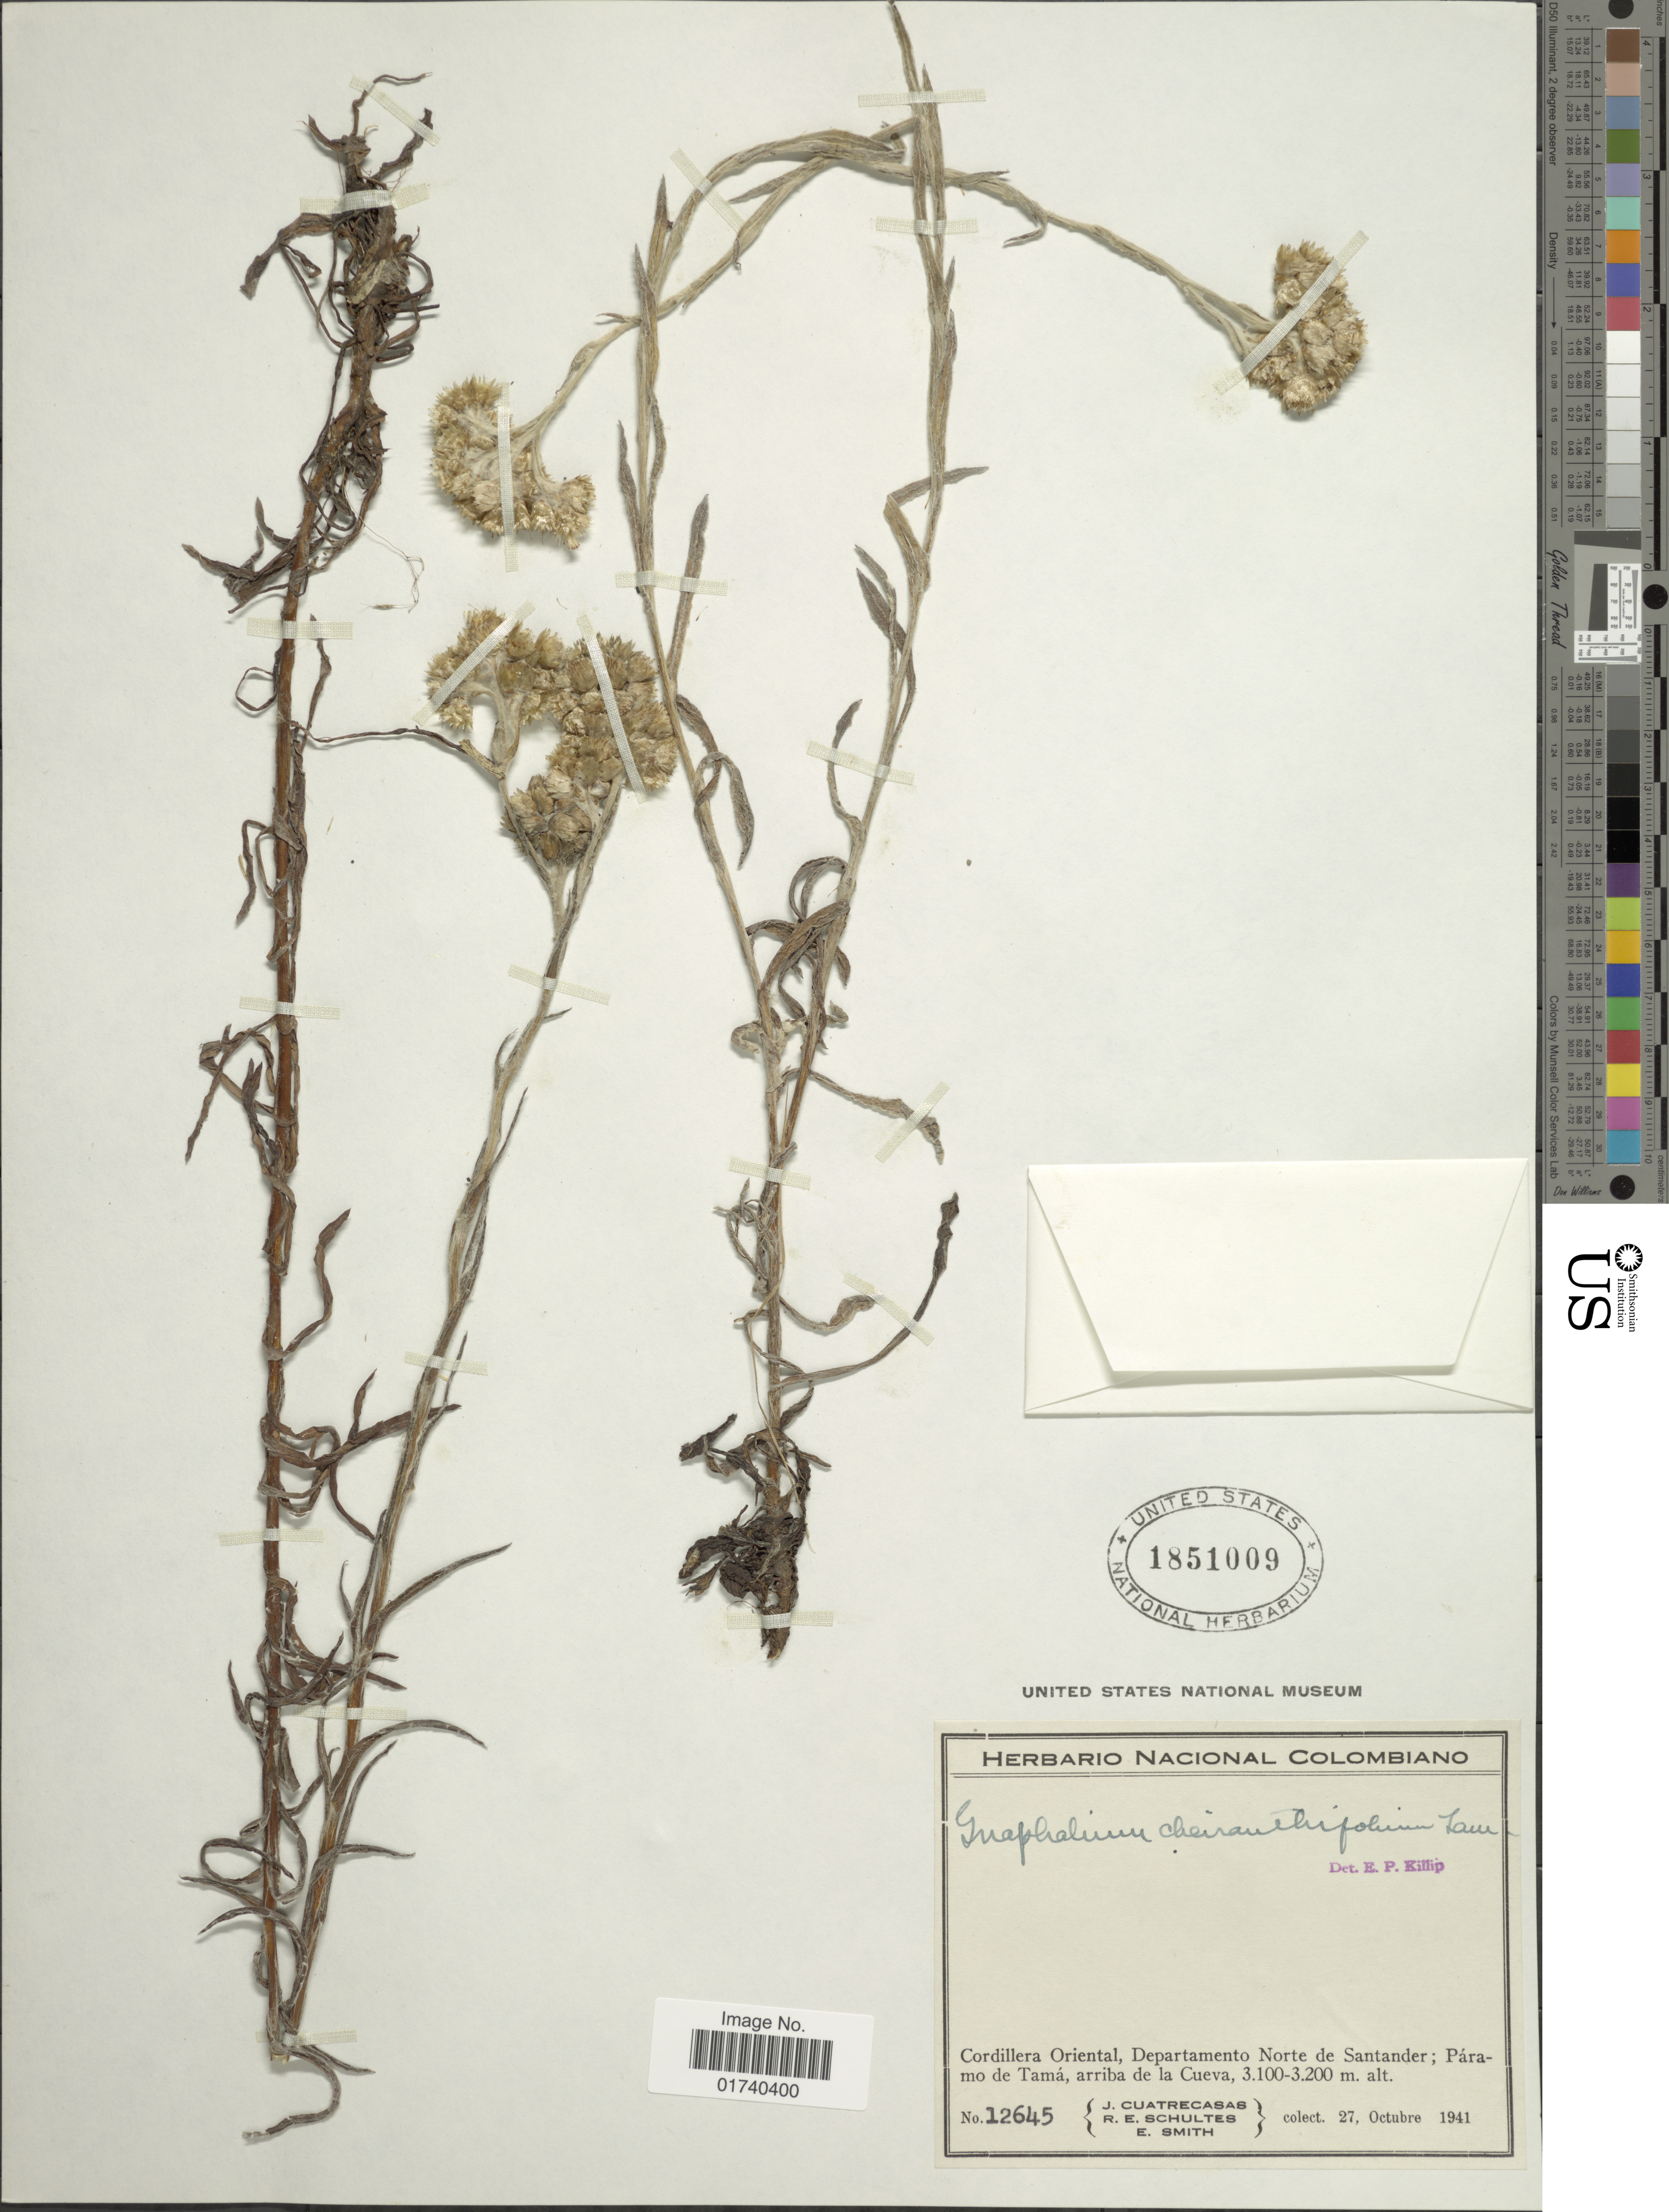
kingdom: Plantae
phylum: Tracheophyta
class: Magnoliopsida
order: Asterales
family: Asteraceae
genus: Pseudognaphalium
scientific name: Pseudognaphalium cheiranthifolium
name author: (Lam.) Hilliard & B.L. Burtt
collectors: J. Cuatrecasas, R. E. Schultes & C. E. Smith Jr.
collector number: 12645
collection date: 1941-10-27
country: Colombia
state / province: Santander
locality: Cordillera Oriental, Departemento Norte de Santander; Paramo de Tama arriba de al Cueva.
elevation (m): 3100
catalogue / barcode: US 1851009